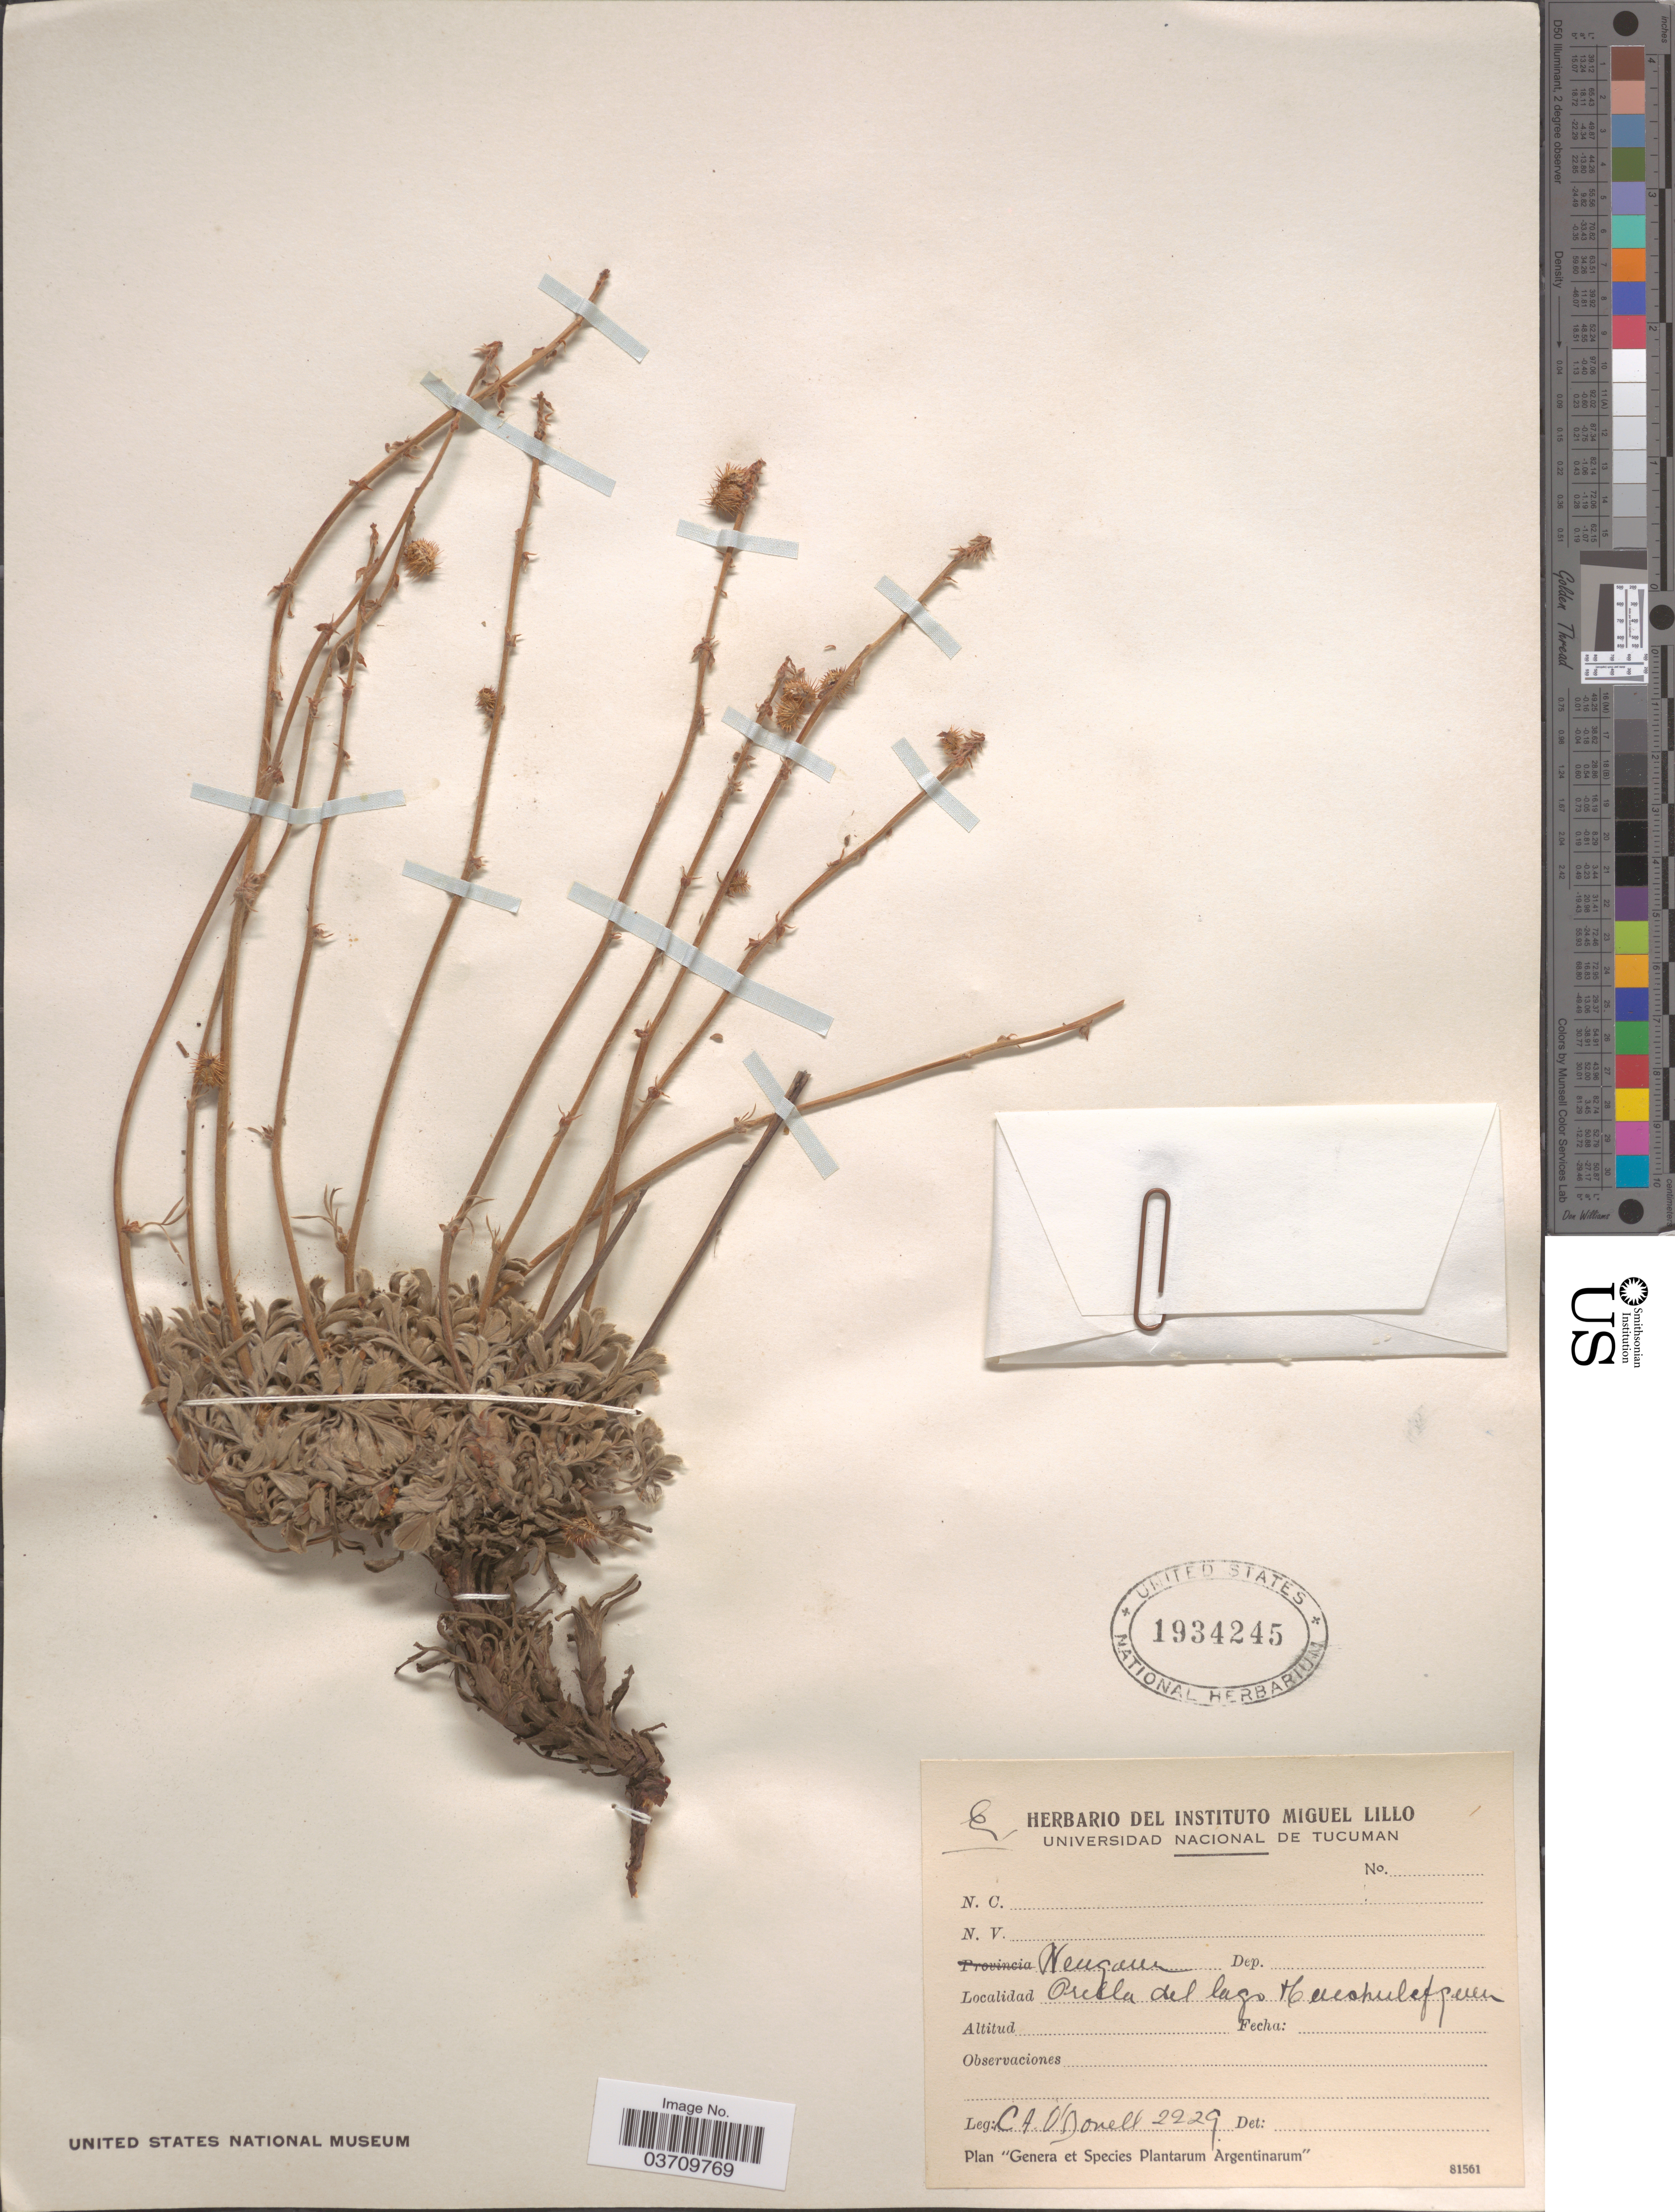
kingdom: Plantae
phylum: Tracheophyta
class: Magnoliopsida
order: Rosales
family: Rosaceae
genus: Acaena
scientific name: Acaena sp.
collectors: C. O'Donell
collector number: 2229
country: Argentina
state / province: Neuquen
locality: Orilla del lago Huechulafquen.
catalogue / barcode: US 1934245